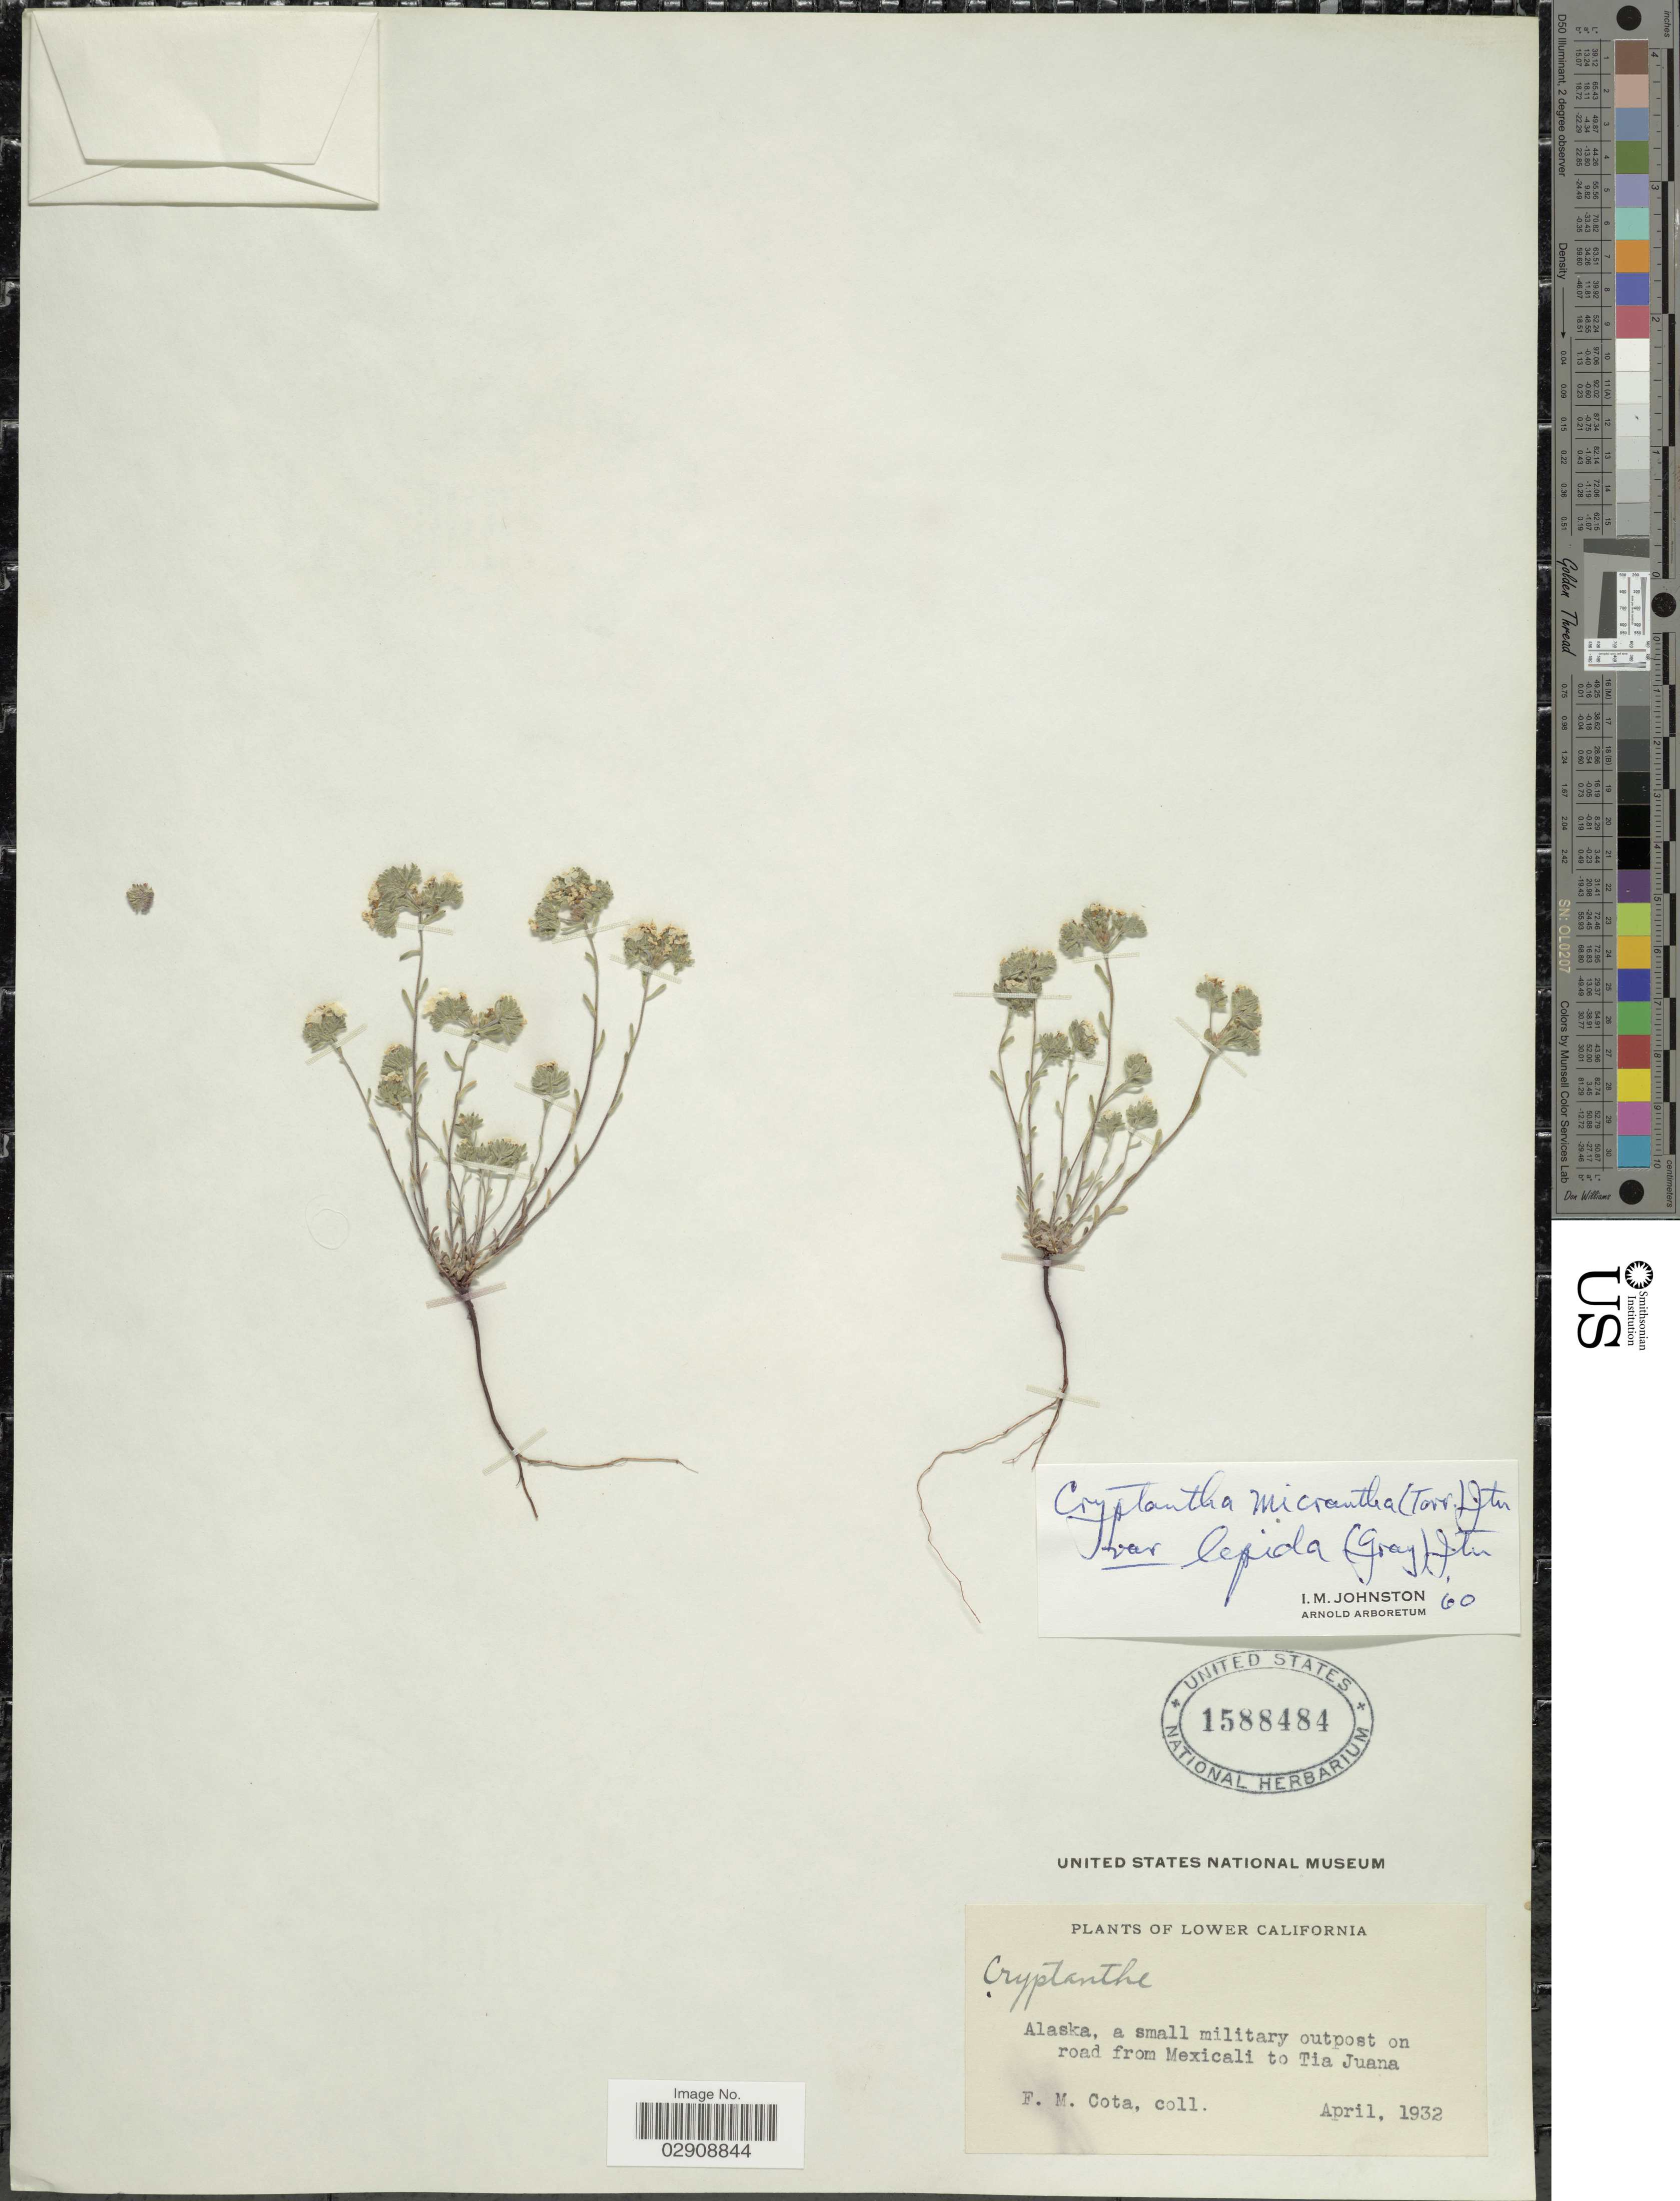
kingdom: Plantae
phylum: Tracheophyta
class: Magnoliopsida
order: Boraginales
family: Boraginaceae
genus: Cryptantha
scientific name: Cryptantha micrantha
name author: (Torr.) I.M. Johnst.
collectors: F. Cota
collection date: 1932-04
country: Mexico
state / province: Baja California Norte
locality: Lower California. Alaska, a small military outpost on road from Mexicali to Tia Juana.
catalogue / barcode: US 1588484